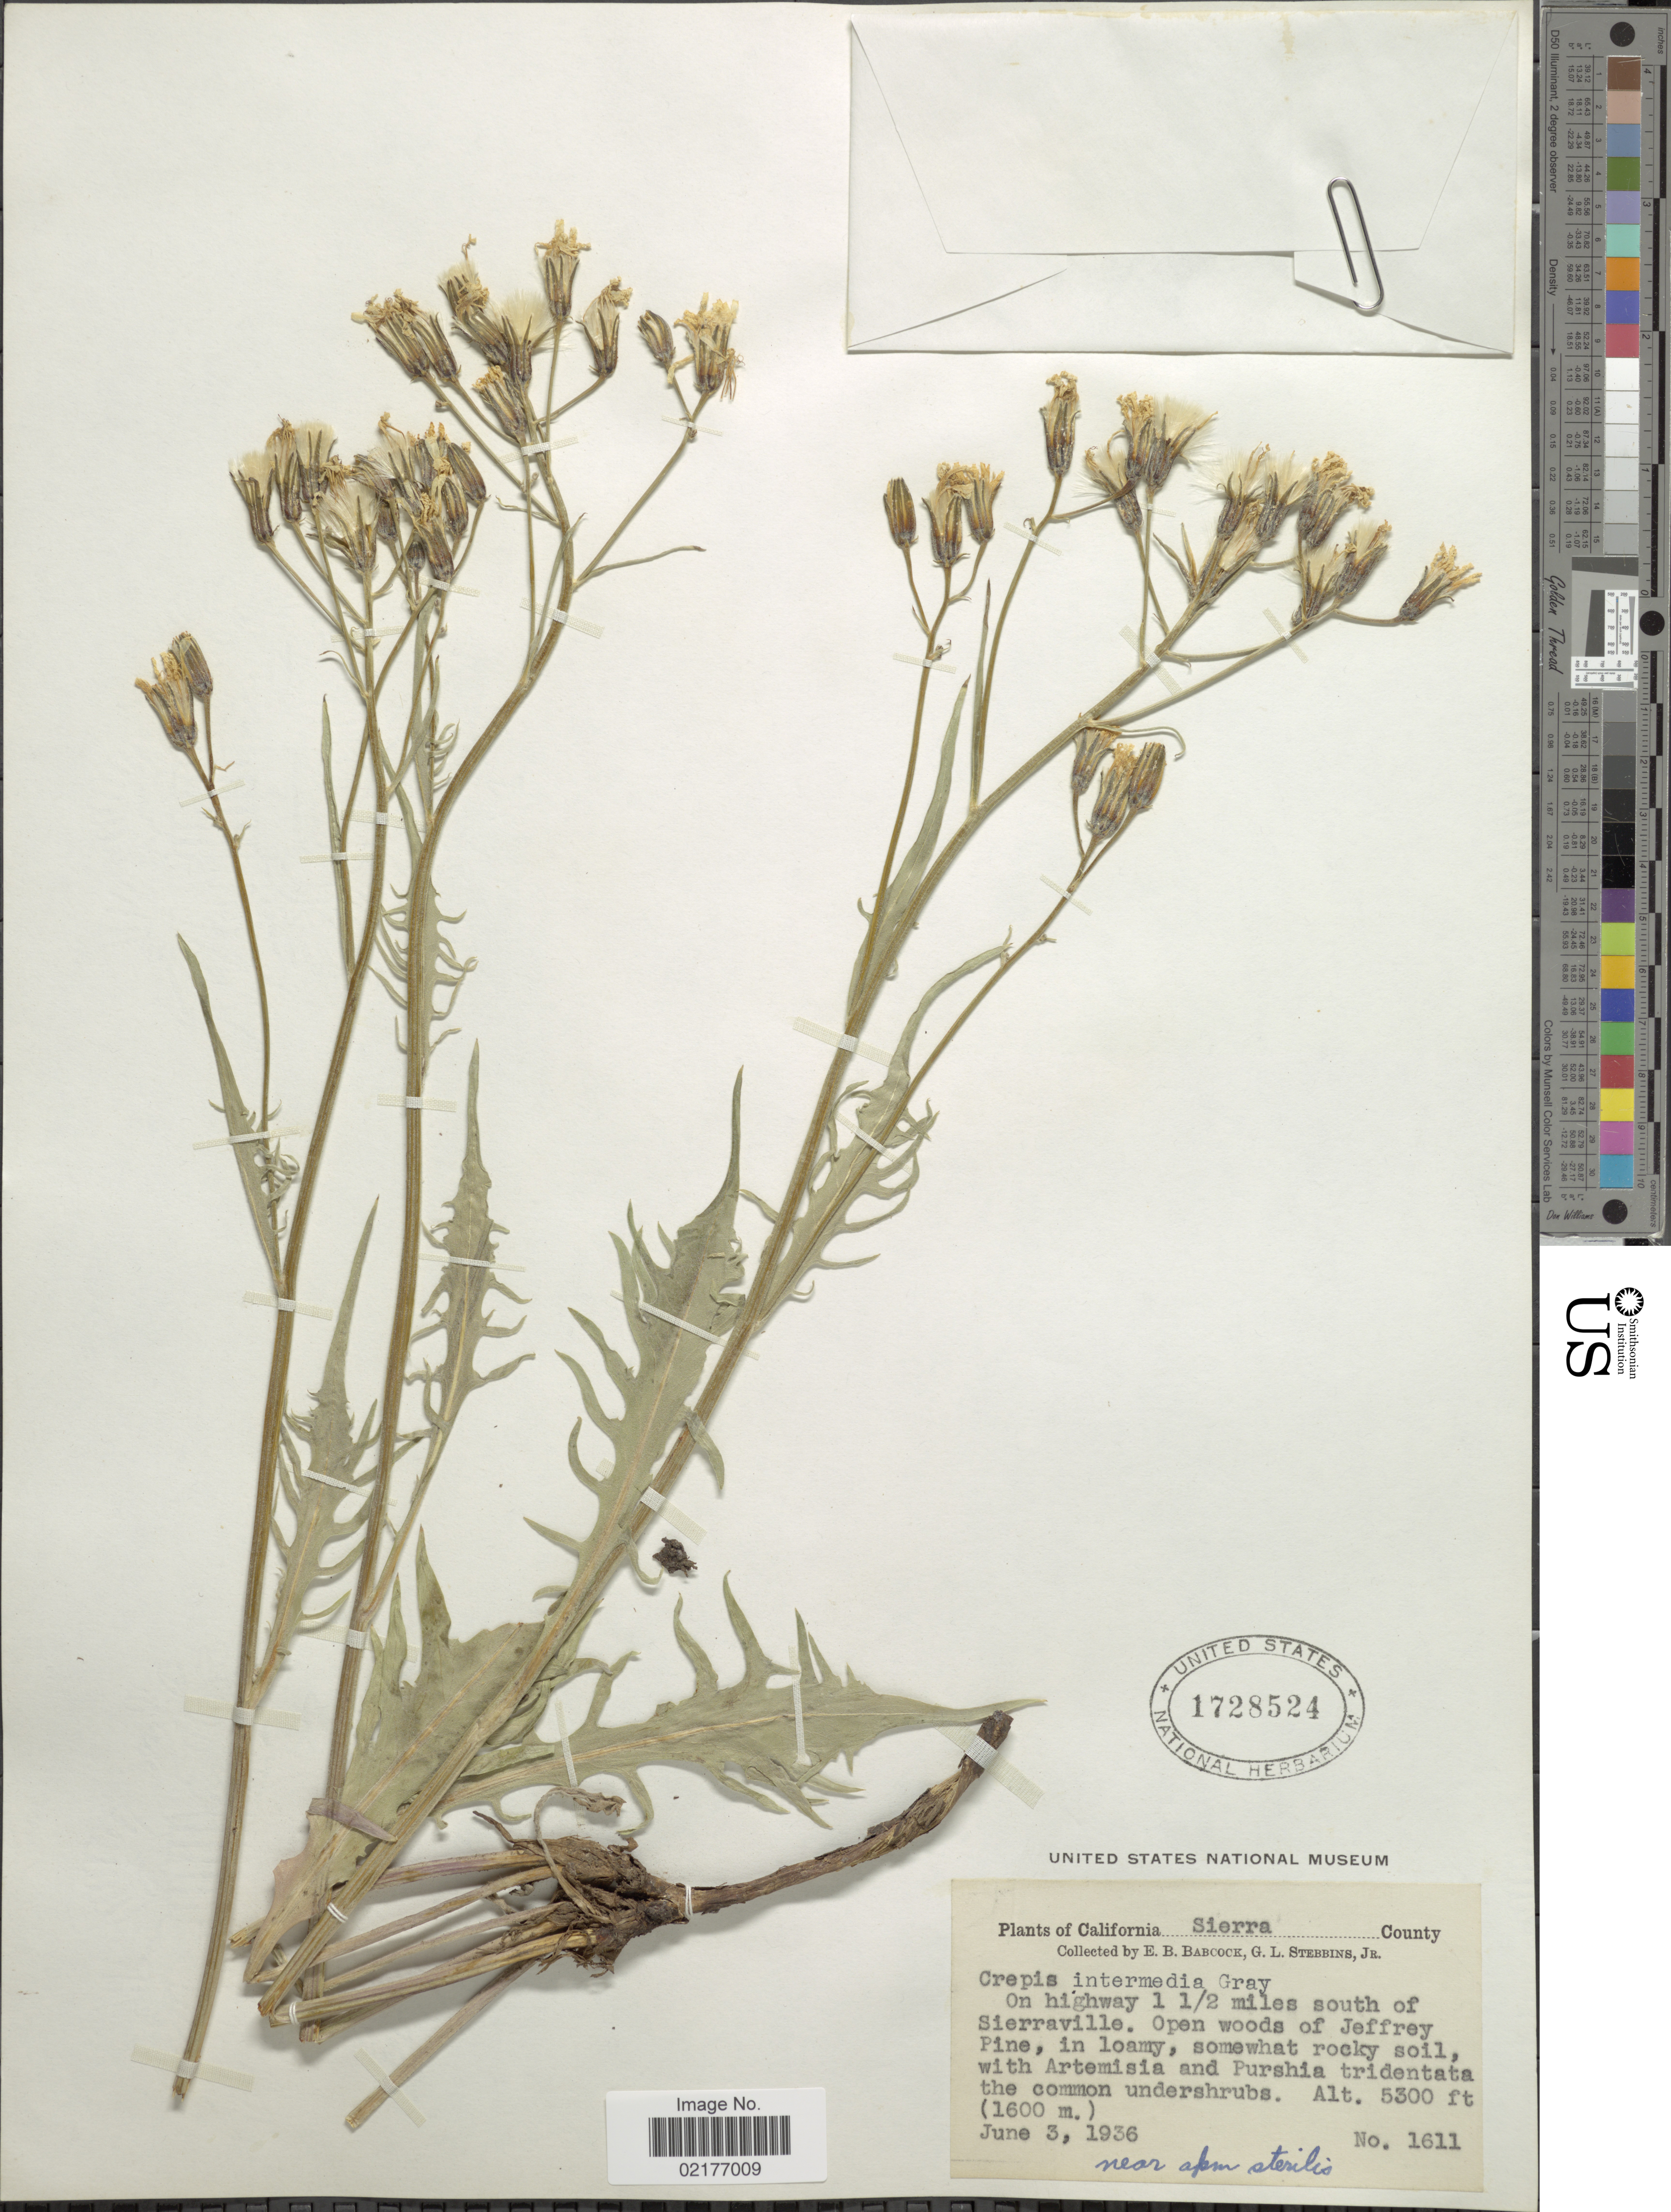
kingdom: Plantae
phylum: Tracheophyta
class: Magnoliopsida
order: Asterales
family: Asteraceae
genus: Crepis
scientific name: Crepis intermedia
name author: A. Gray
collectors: E. B. Babcock & G. L. Stebbins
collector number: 1611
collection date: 1936-06-03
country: United States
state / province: California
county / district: Sierra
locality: Sierra County, On highway 1 ½ miles south of Sierraville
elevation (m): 1615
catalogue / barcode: US 1728524